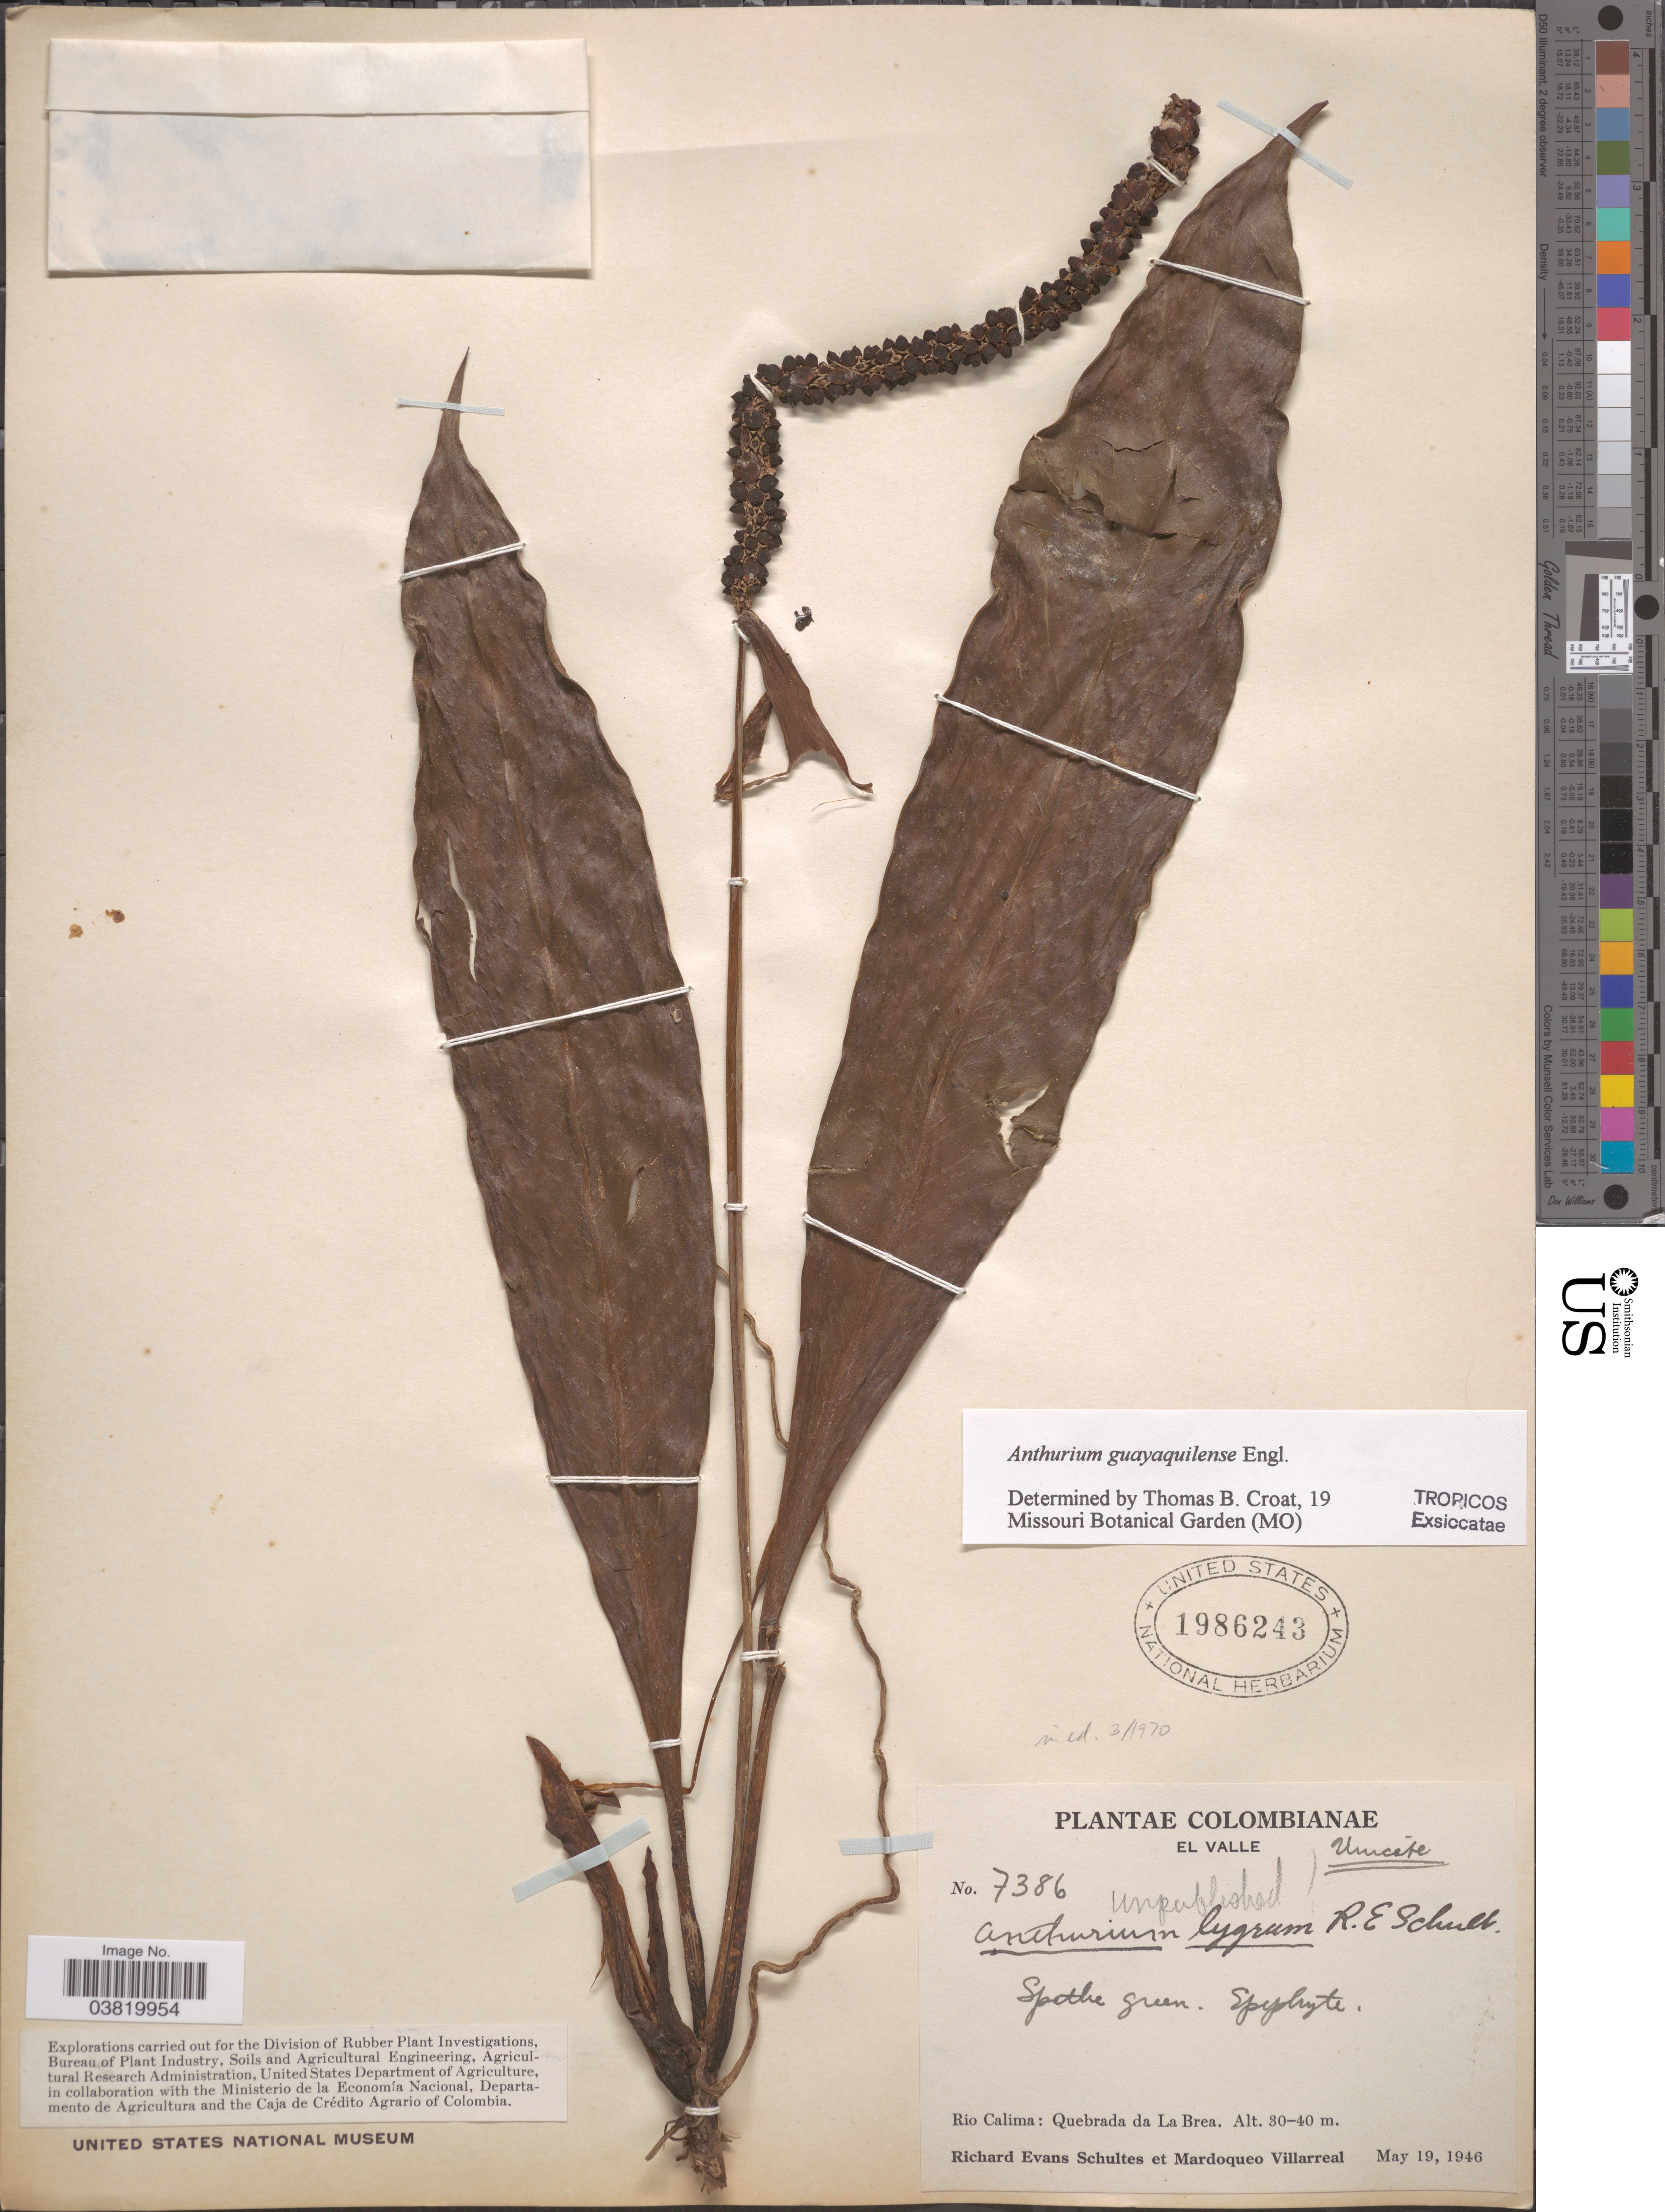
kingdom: Plantae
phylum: Tracheophyta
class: Liliopsida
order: Alismatales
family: Araceae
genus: Anthurium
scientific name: Anthurium guayaquilense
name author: Engl.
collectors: R. E. Schultes & M. Villarreal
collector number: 7386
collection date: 1946-05-19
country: Colombia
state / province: Valle del Cauca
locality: El Valle. Rio Calima: Quebrada de La Brea.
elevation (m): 30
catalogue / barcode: US 1986243